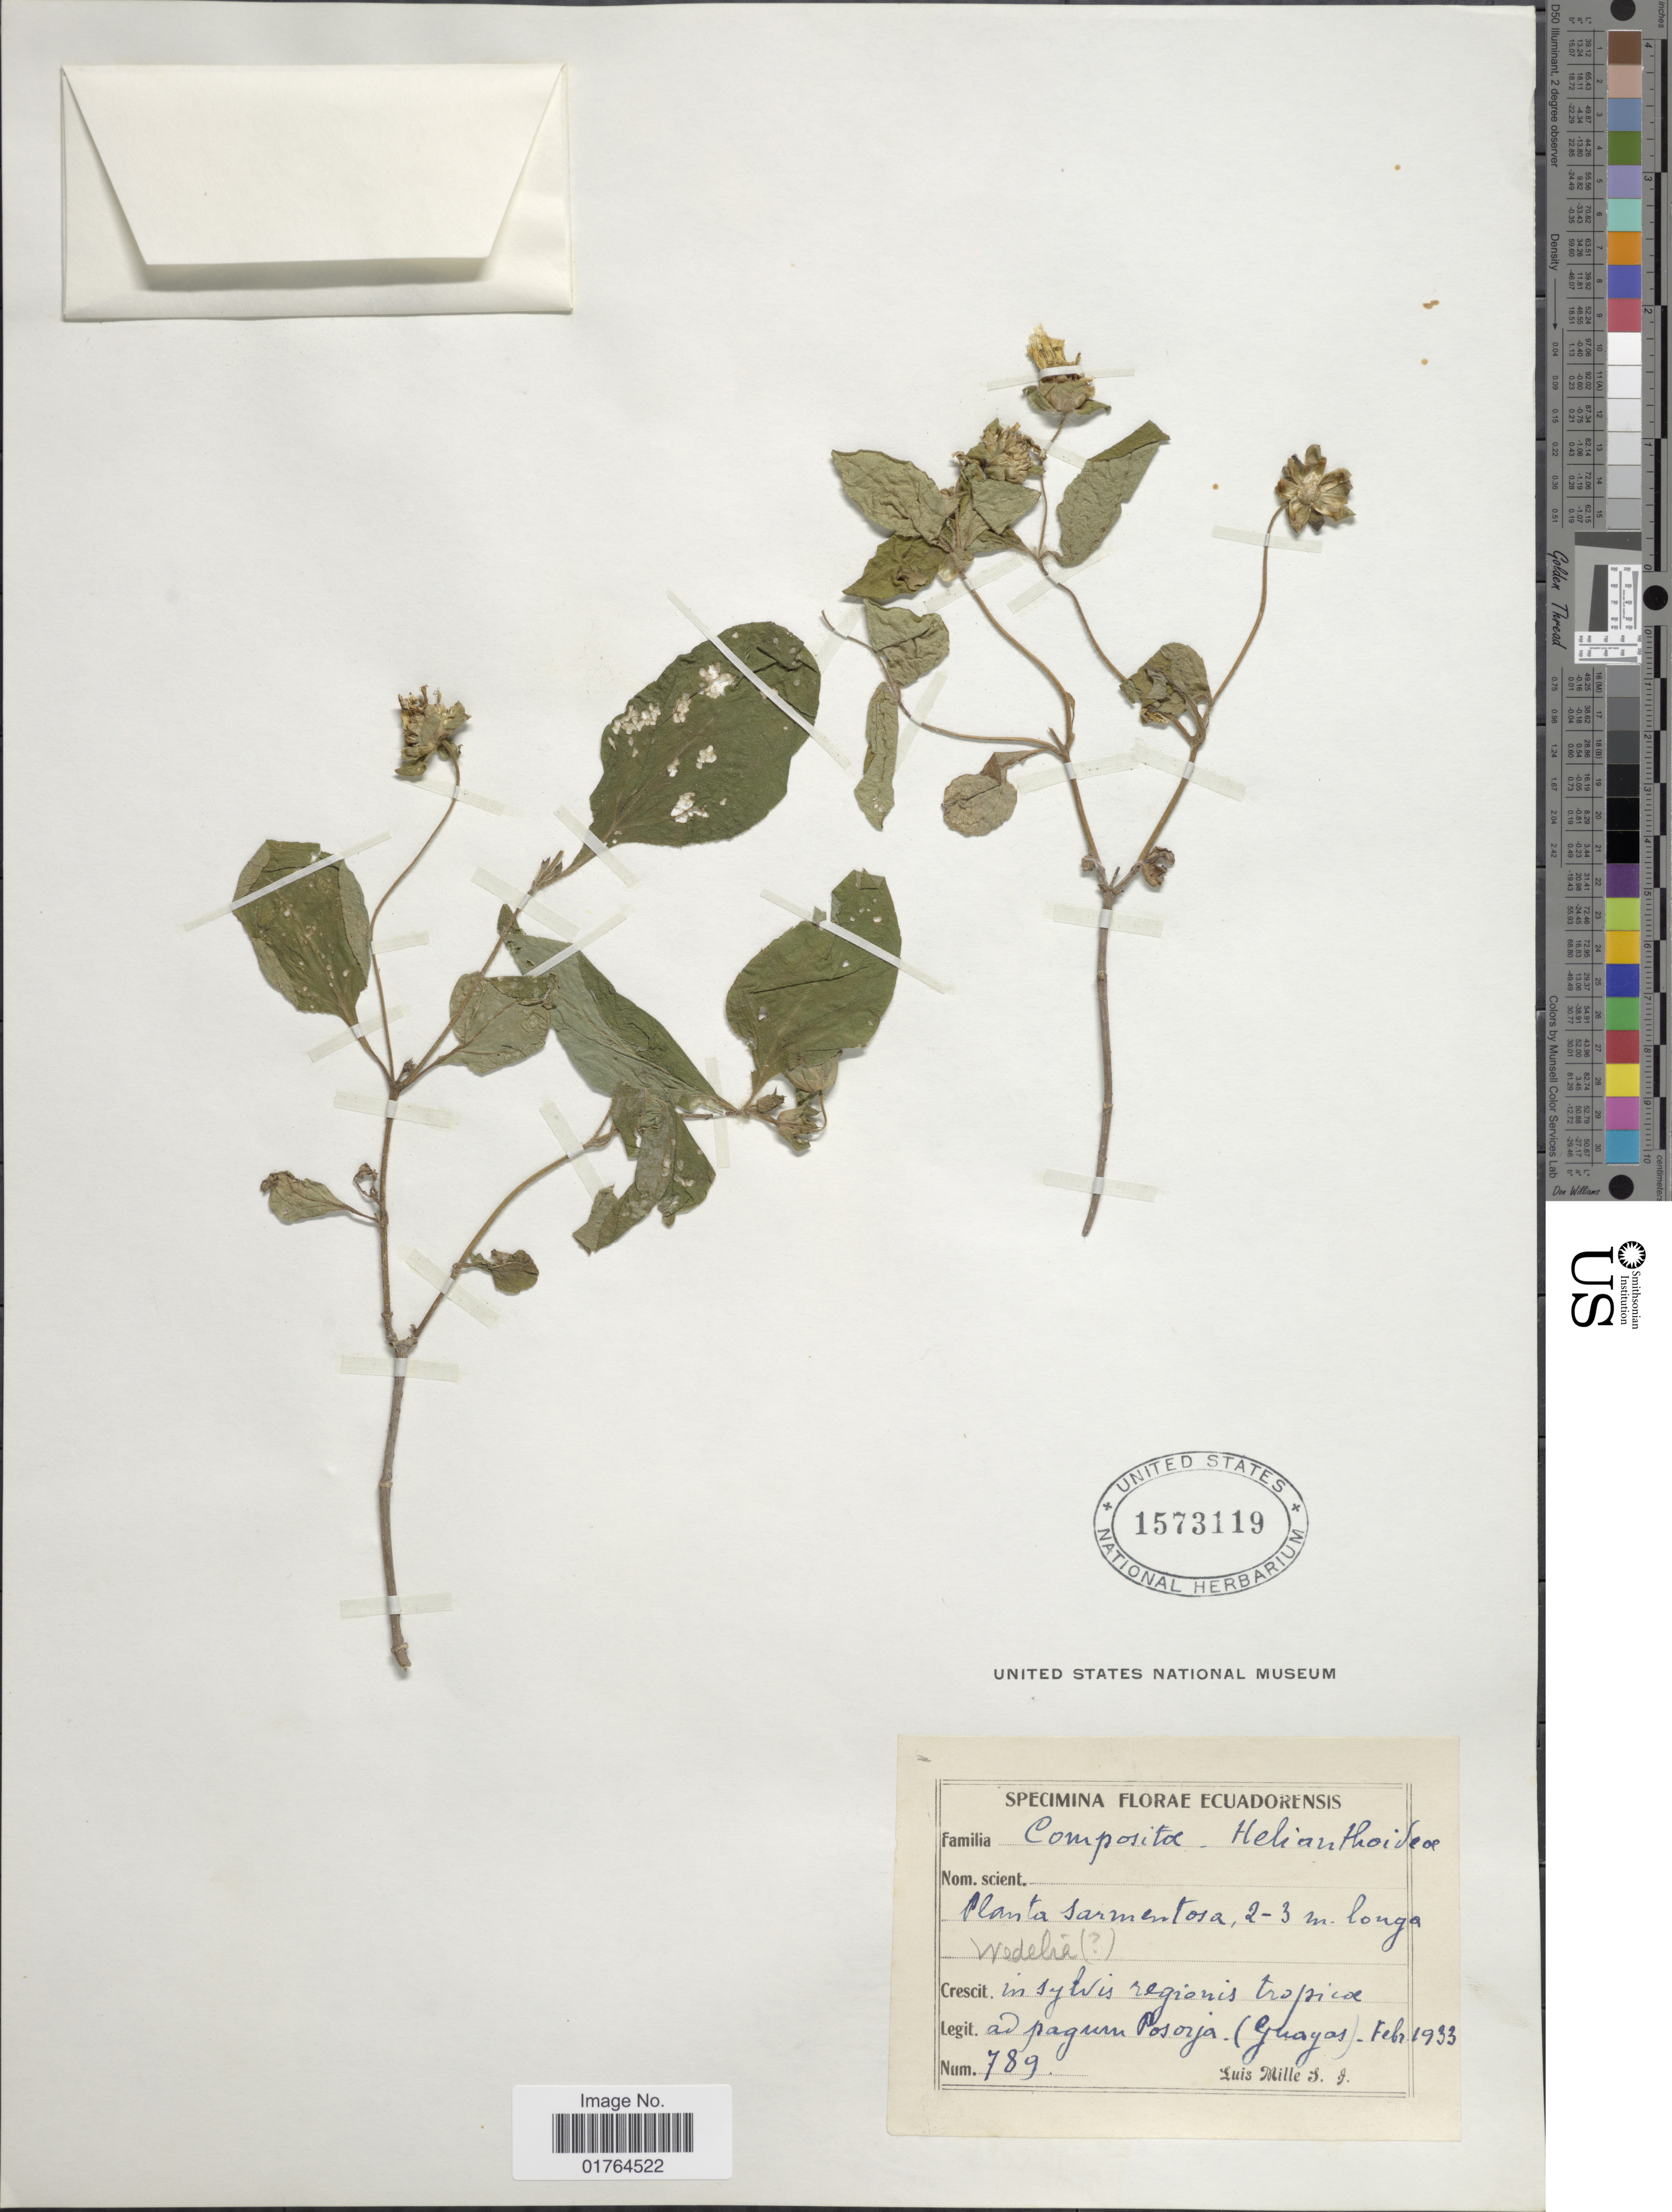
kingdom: Plantae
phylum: Tracheophyta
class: Magnoliopsida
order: Asterales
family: Asteraceae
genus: Wedelia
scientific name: Wedelia grandiflora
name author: Benth.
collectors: L. Mille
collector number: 789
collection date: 1933-02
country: Ecuador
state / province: Guayas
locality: Ad pagum Posorja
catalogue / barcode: US 1573119